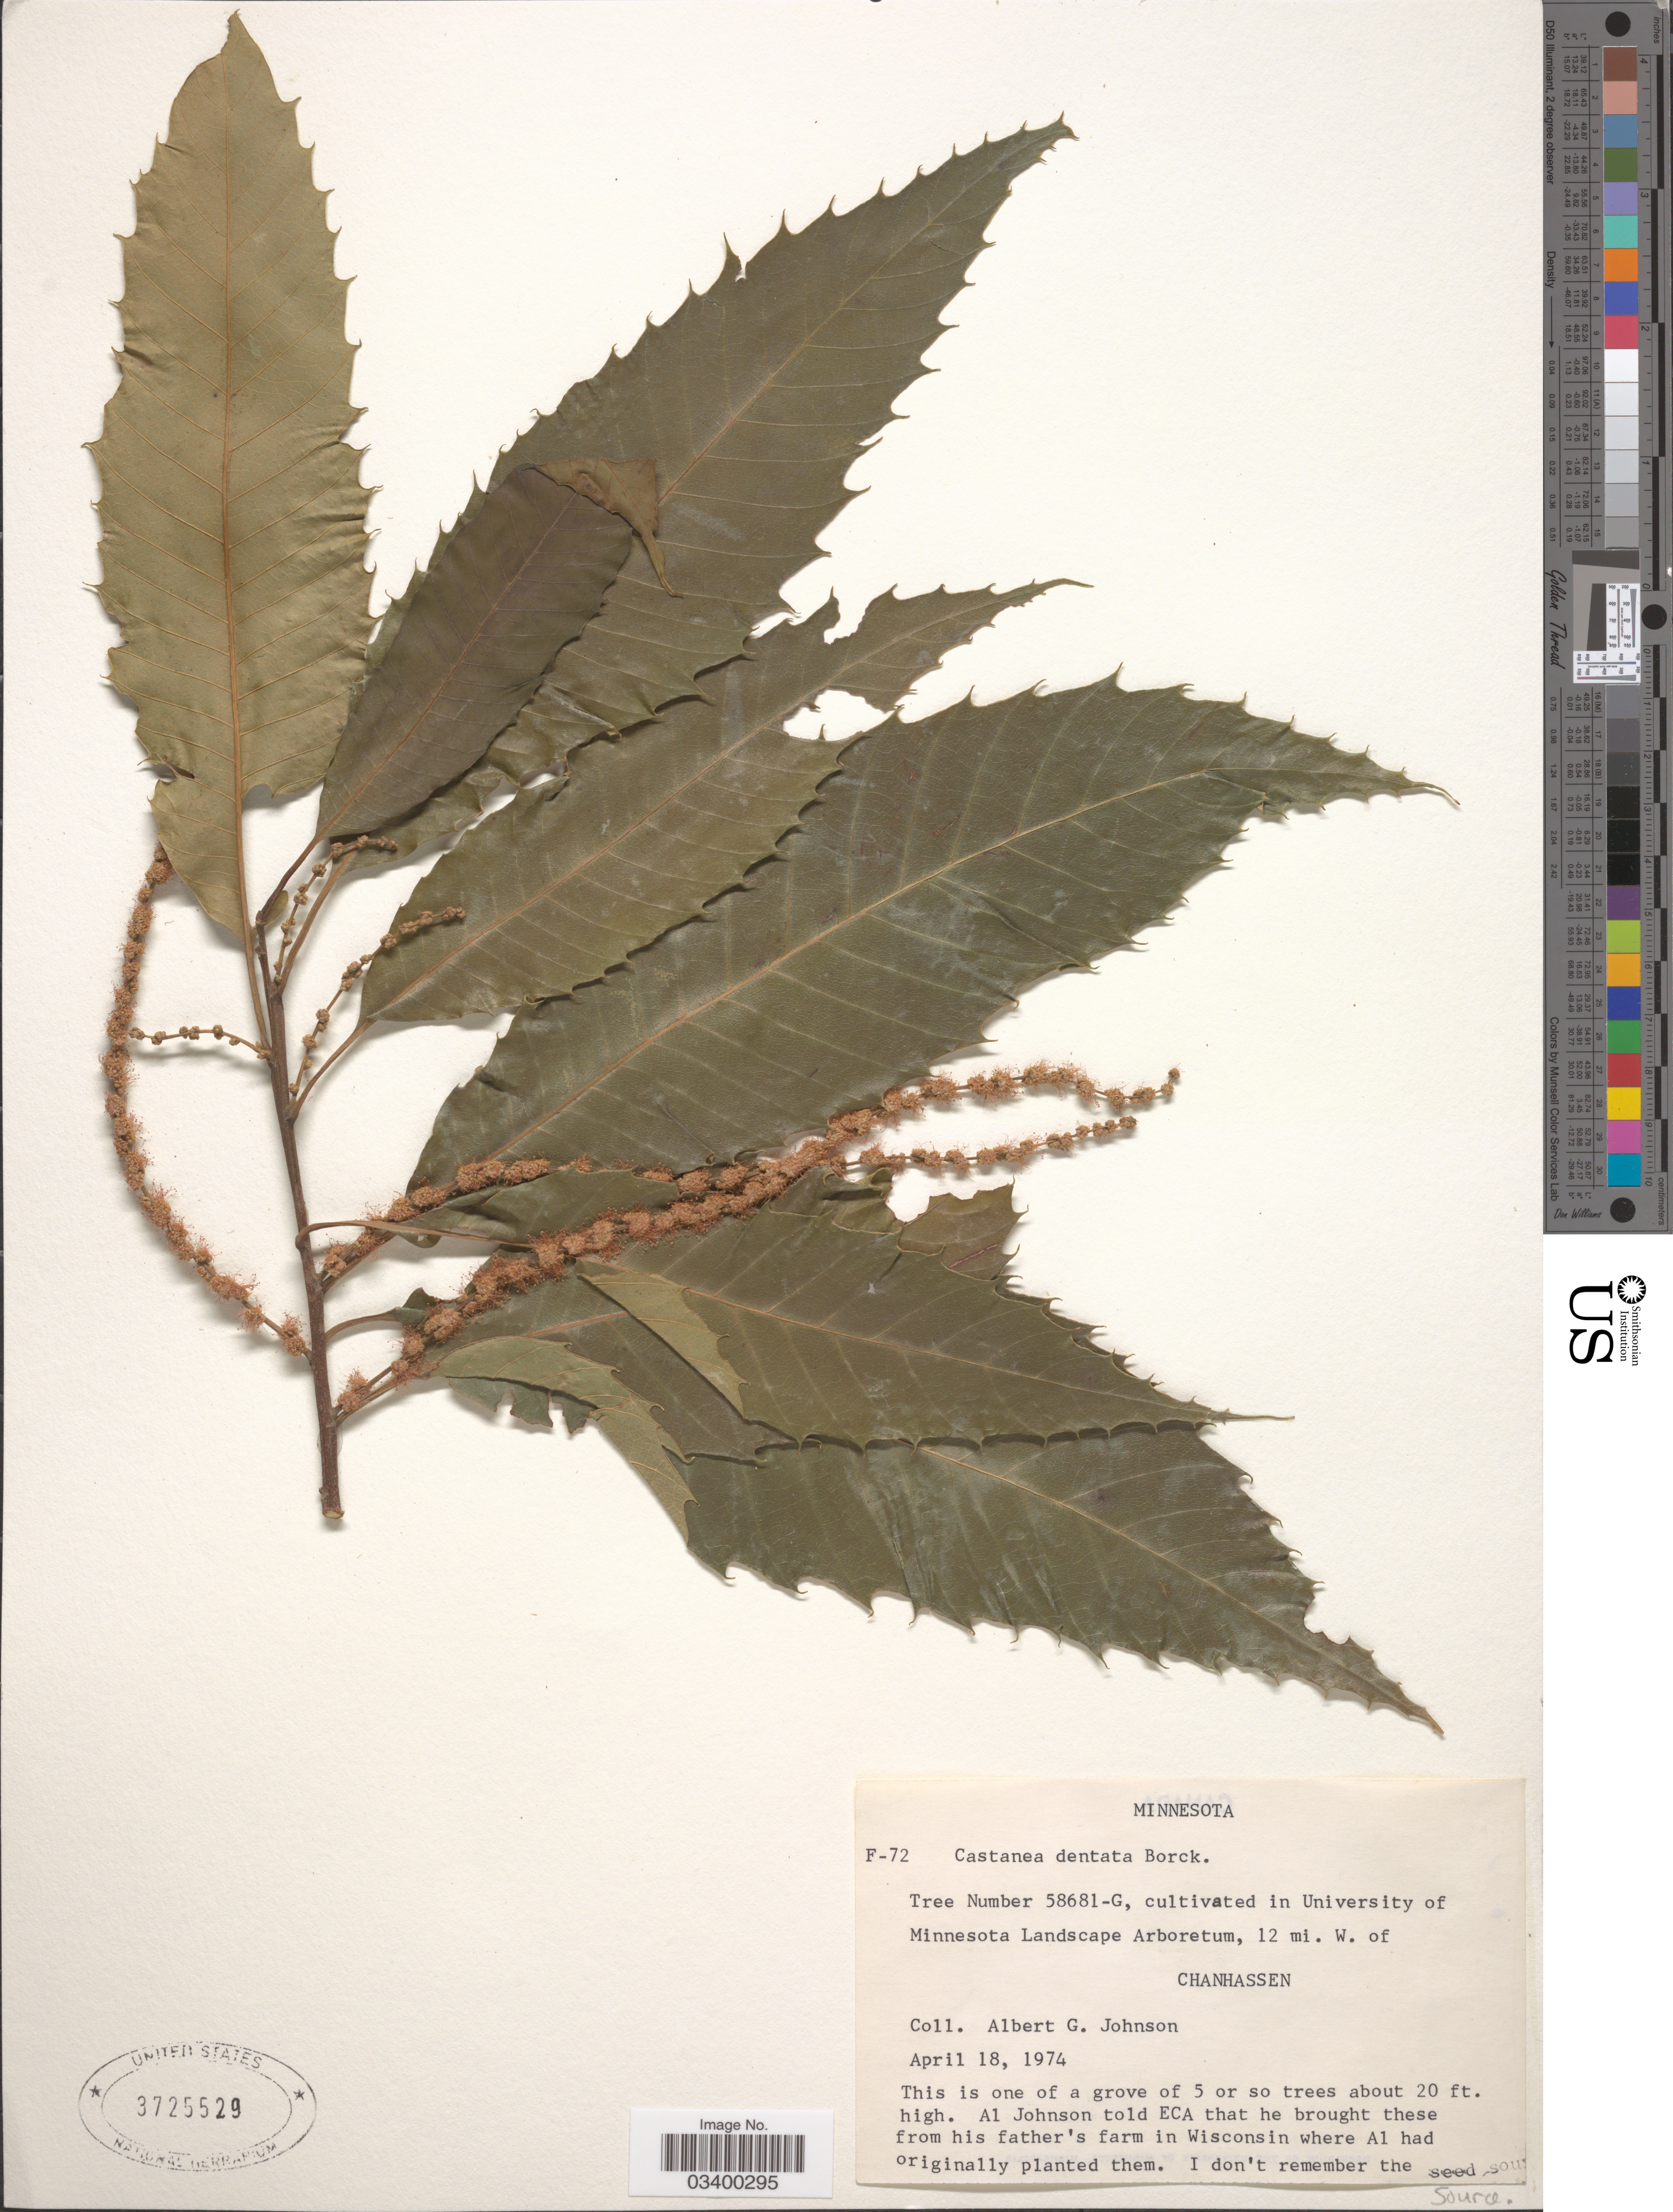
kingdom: Plantae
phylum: Tracheophyta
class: Magnoliopsida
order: Fagales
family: Fagaceae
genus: Castanea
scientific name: Castanea dentata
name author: (Marshall) Borkh.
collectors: A. Johnson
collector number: F-72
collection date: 1974-04-18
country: United States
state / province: Minnesota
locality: University of Minnesota Landscape Arboretum, 12 mi. W. of Chanhassen.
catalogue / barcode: US 3725529